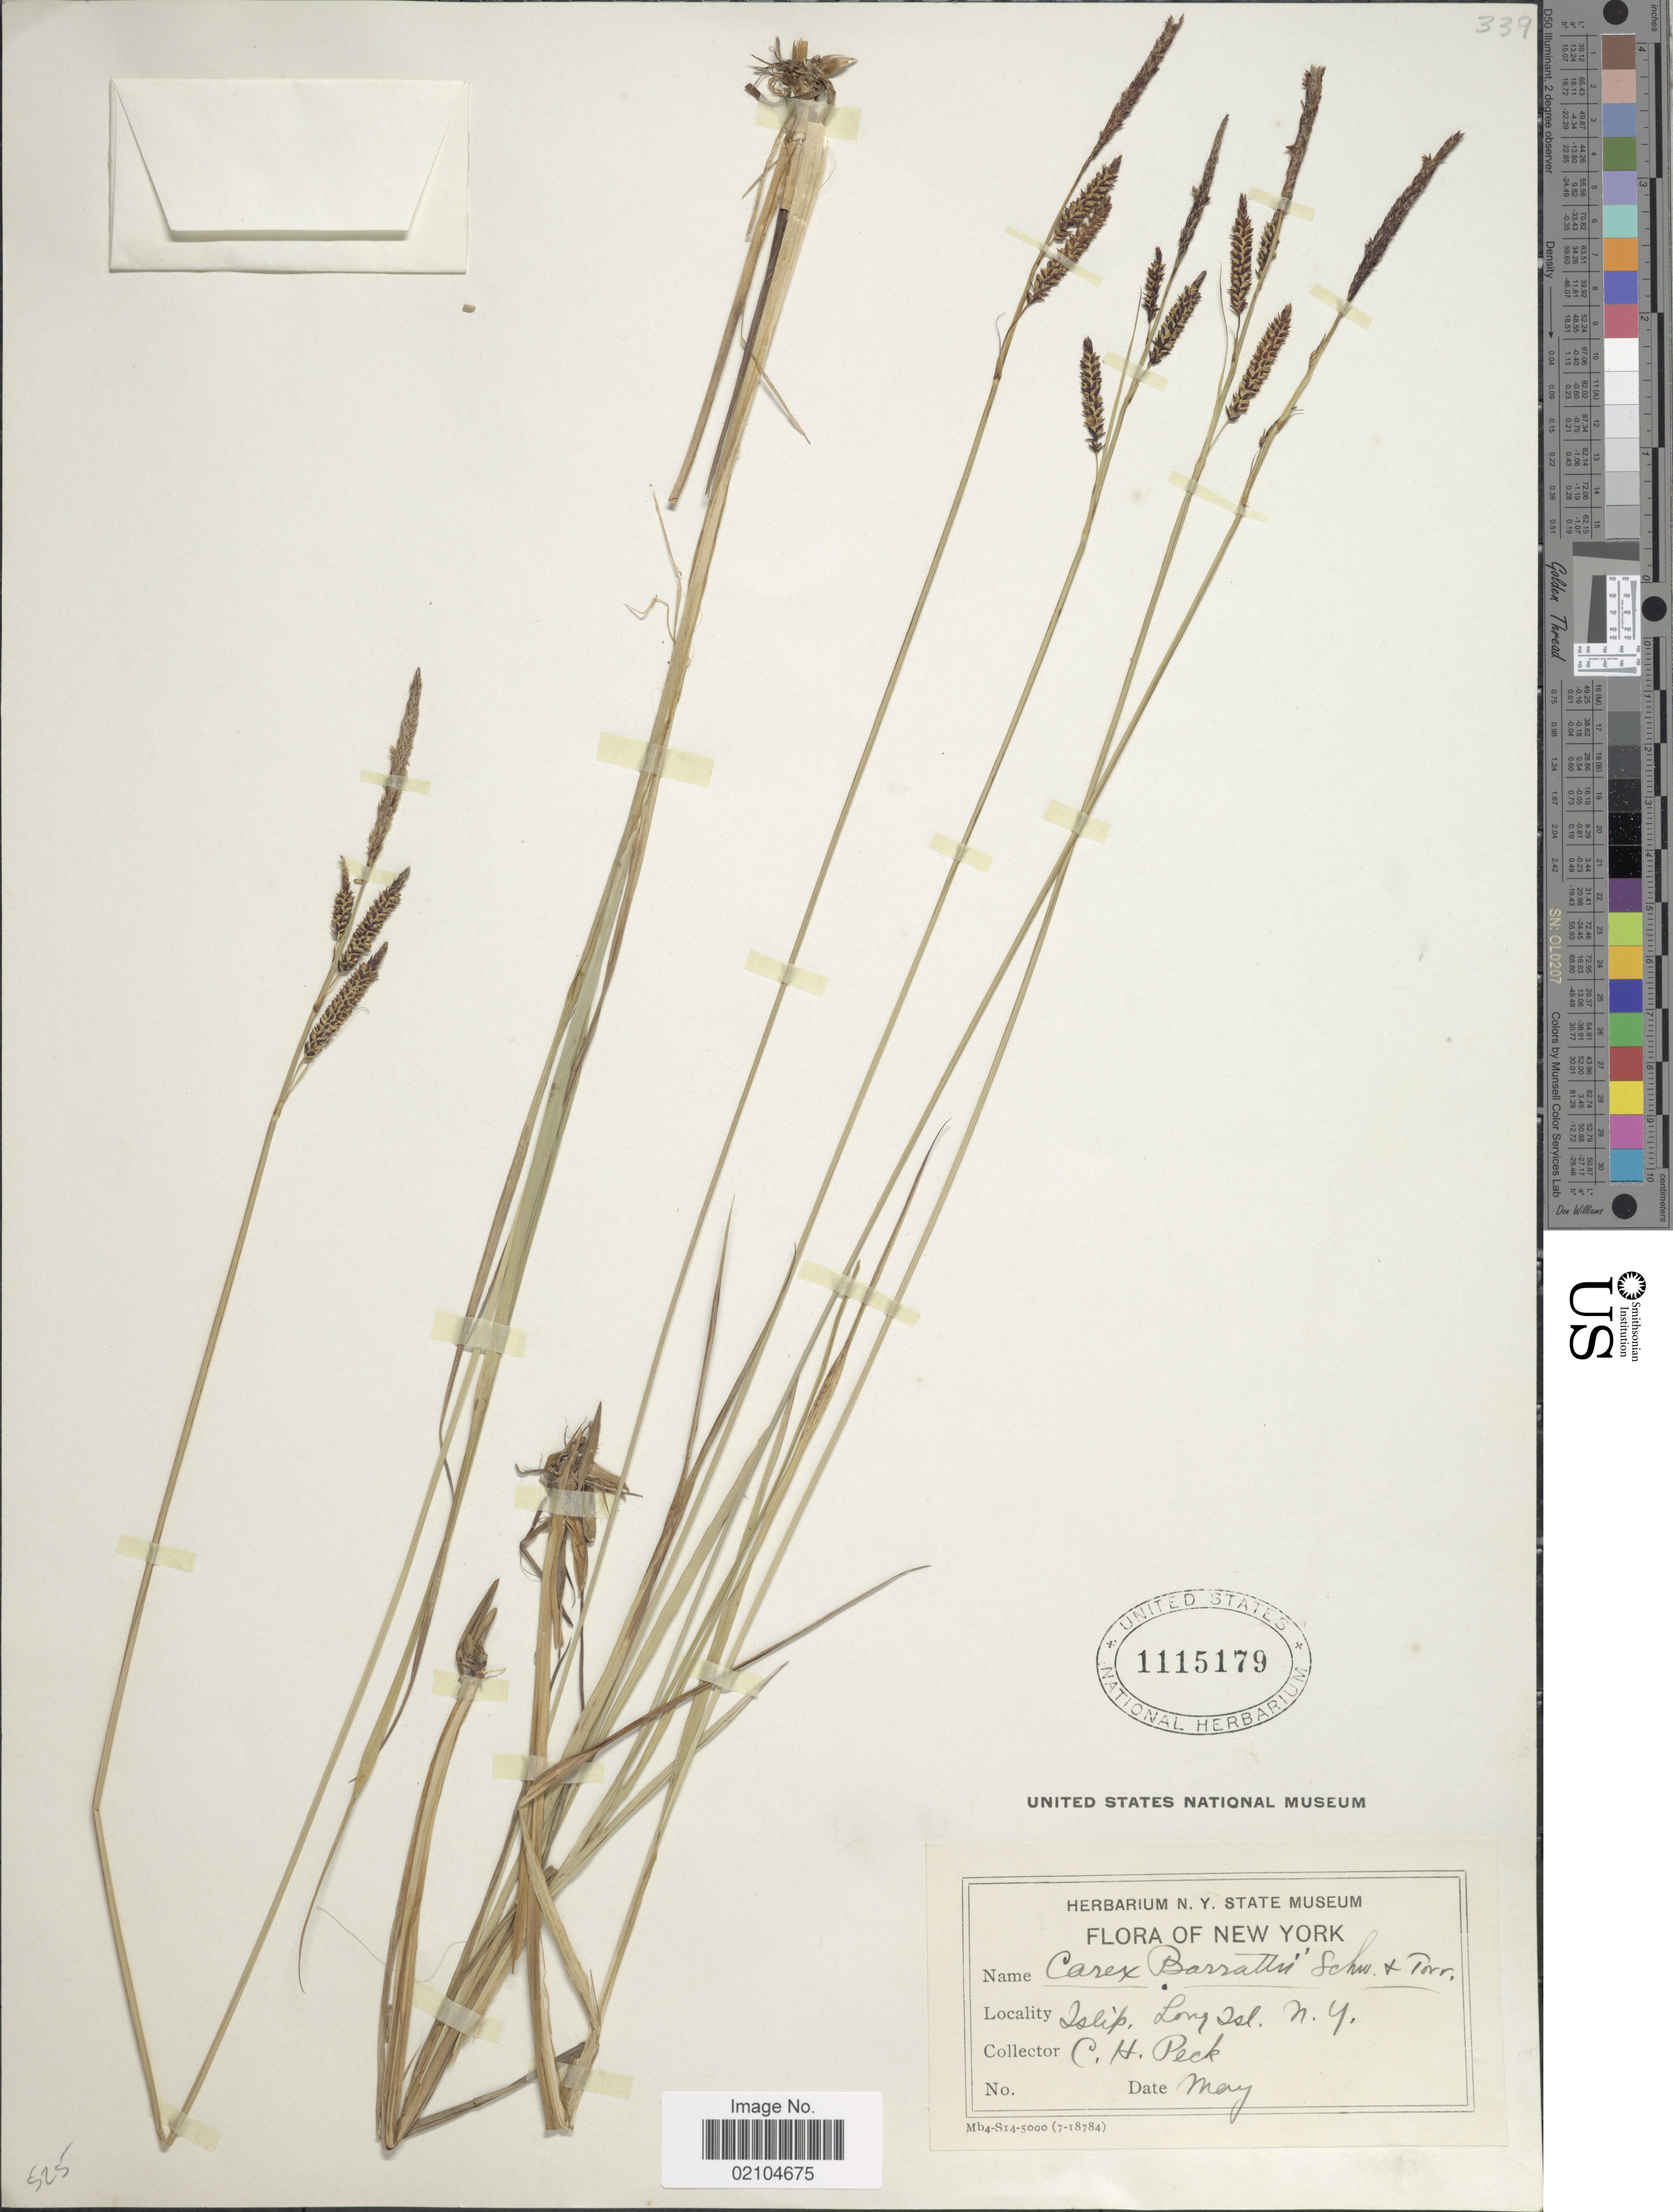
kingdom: Plantae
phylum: Tracheophyta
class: Liliopsida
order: Poales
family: Cyperaceae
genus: Carex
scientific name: Carex barrattii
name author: Torr. ex Schwein.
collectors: C. H. Peck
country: United States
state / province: New York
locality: Islip, Long Isl.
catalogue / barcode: US 1115179